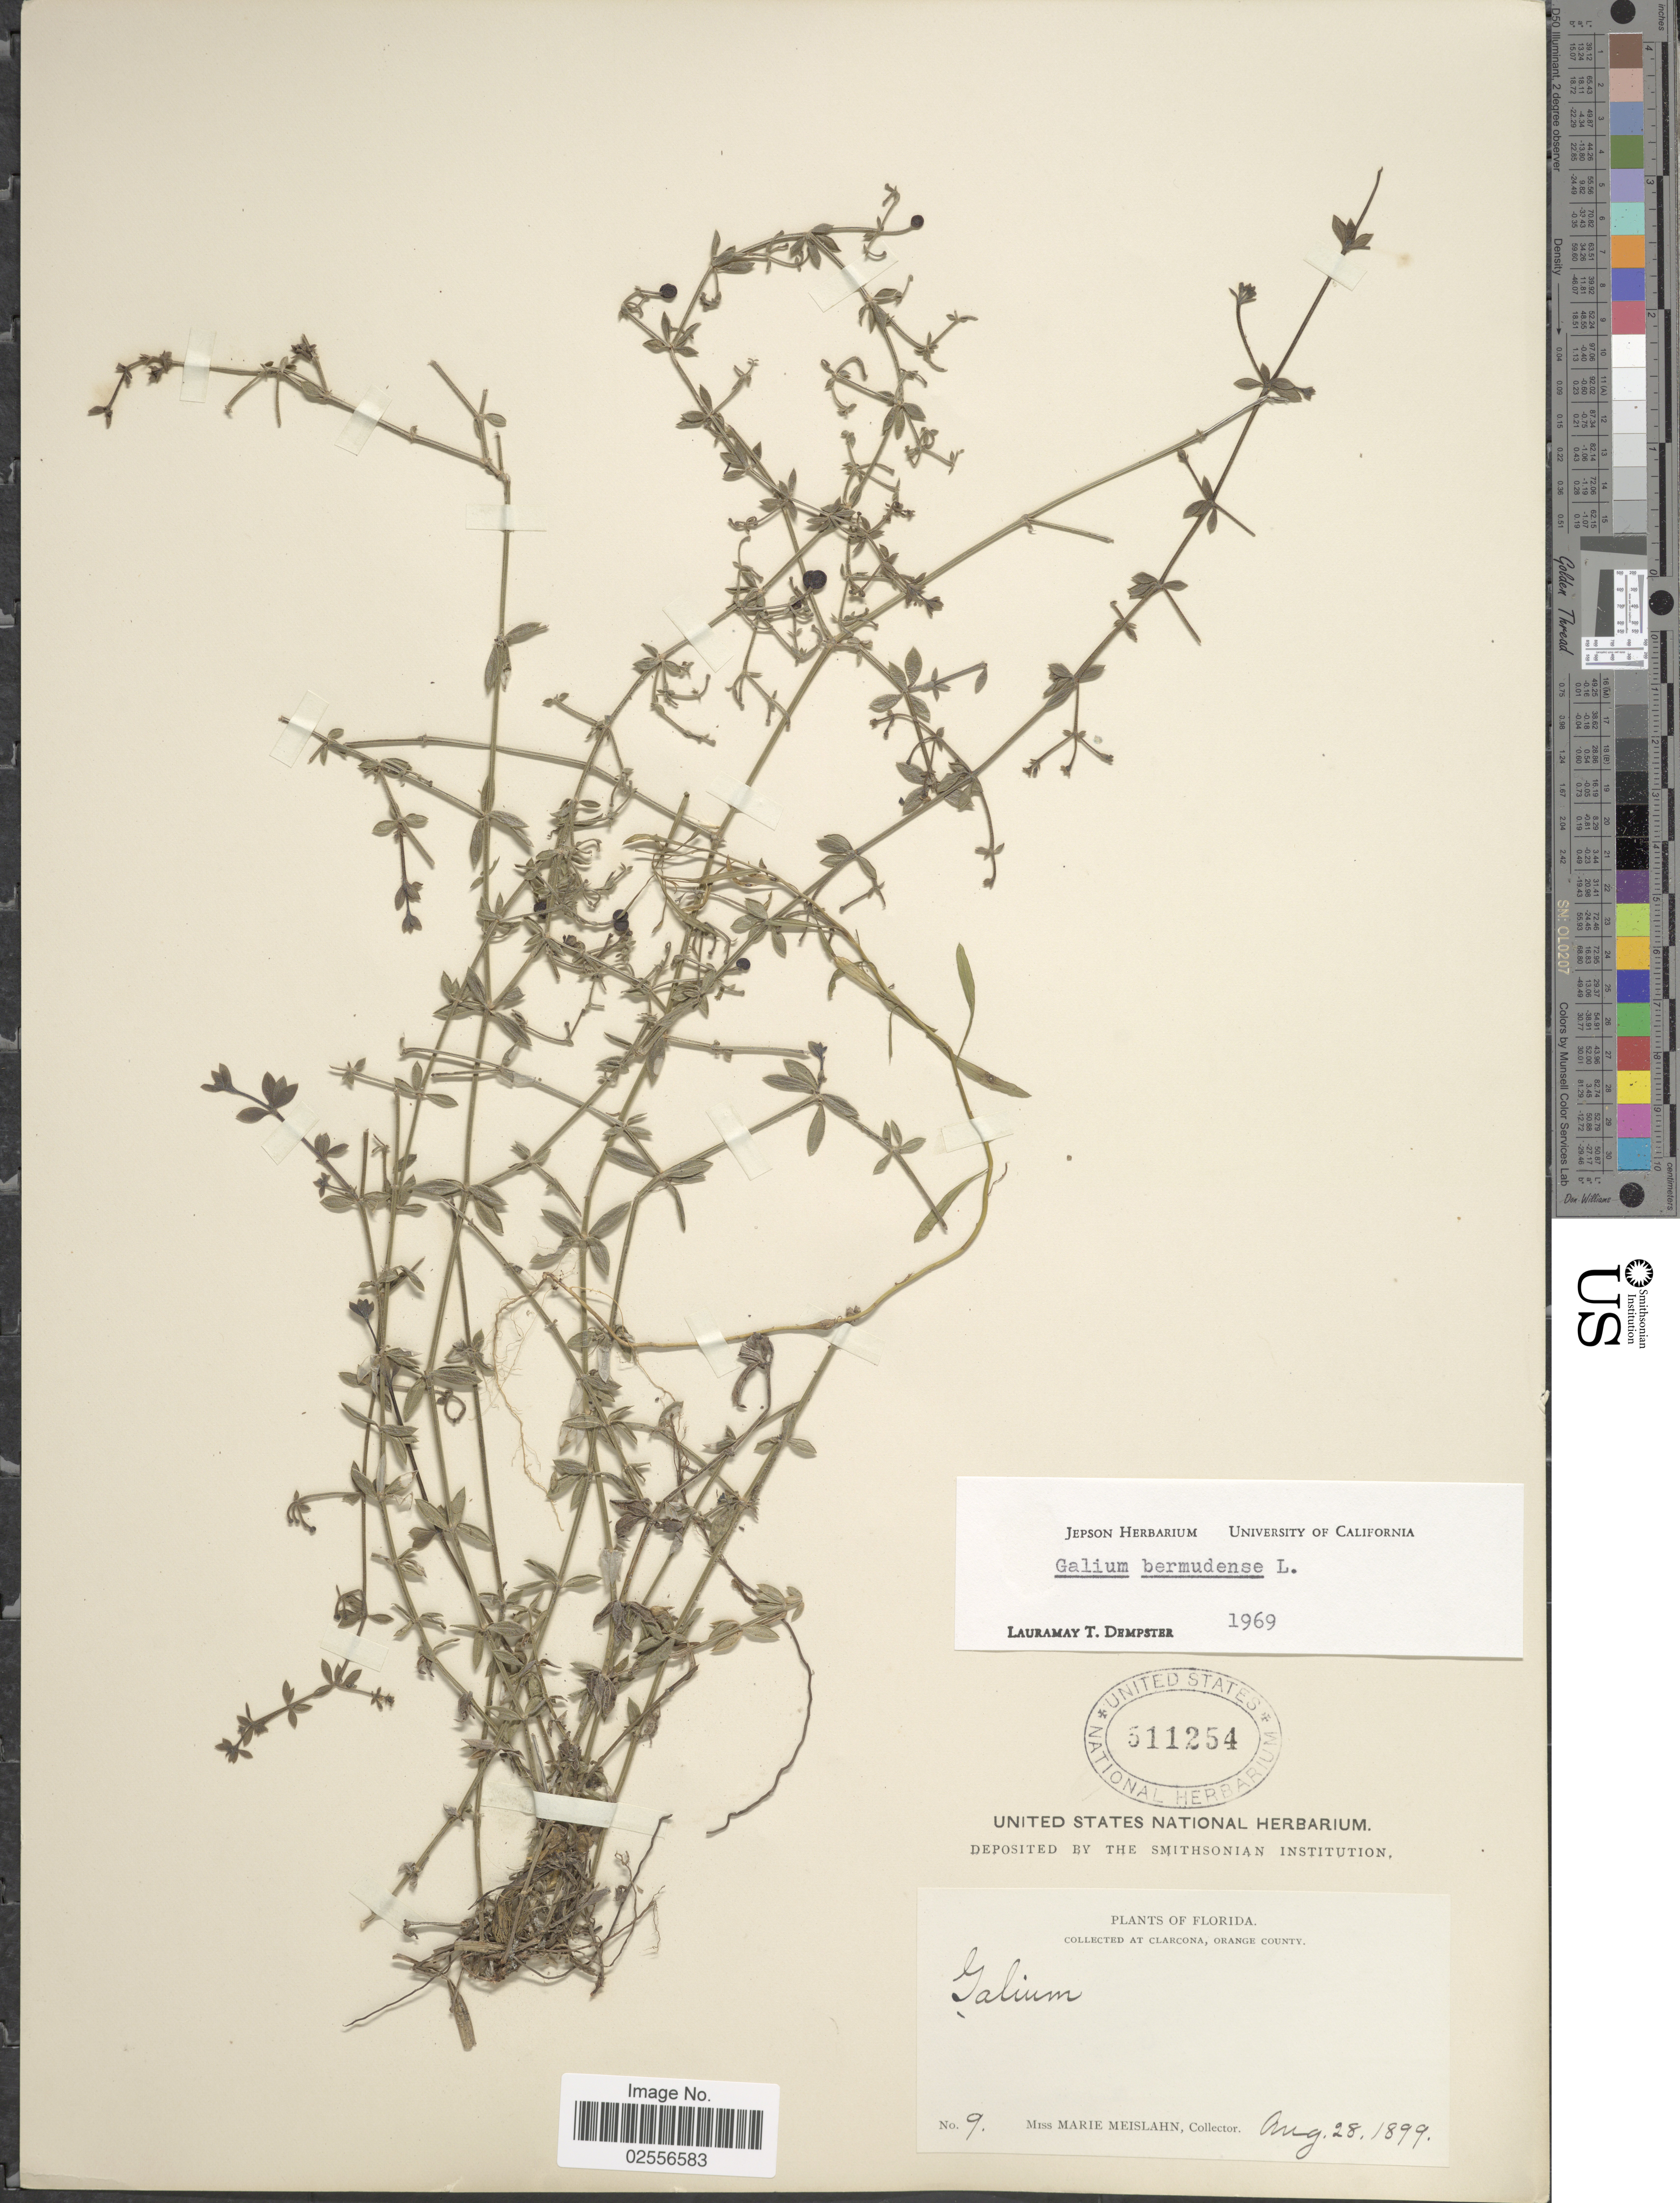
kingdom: Plantae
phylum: Tracheophyta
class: Magnoliopsida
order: Gentianales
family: Rubiaceae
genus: Galium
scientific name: Galium bermudense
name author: L.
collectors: M. Meislahn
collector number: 9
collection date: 1899-08-28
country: United States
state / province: Florida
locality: At Clarcona, Orange County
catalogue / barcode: US 511254